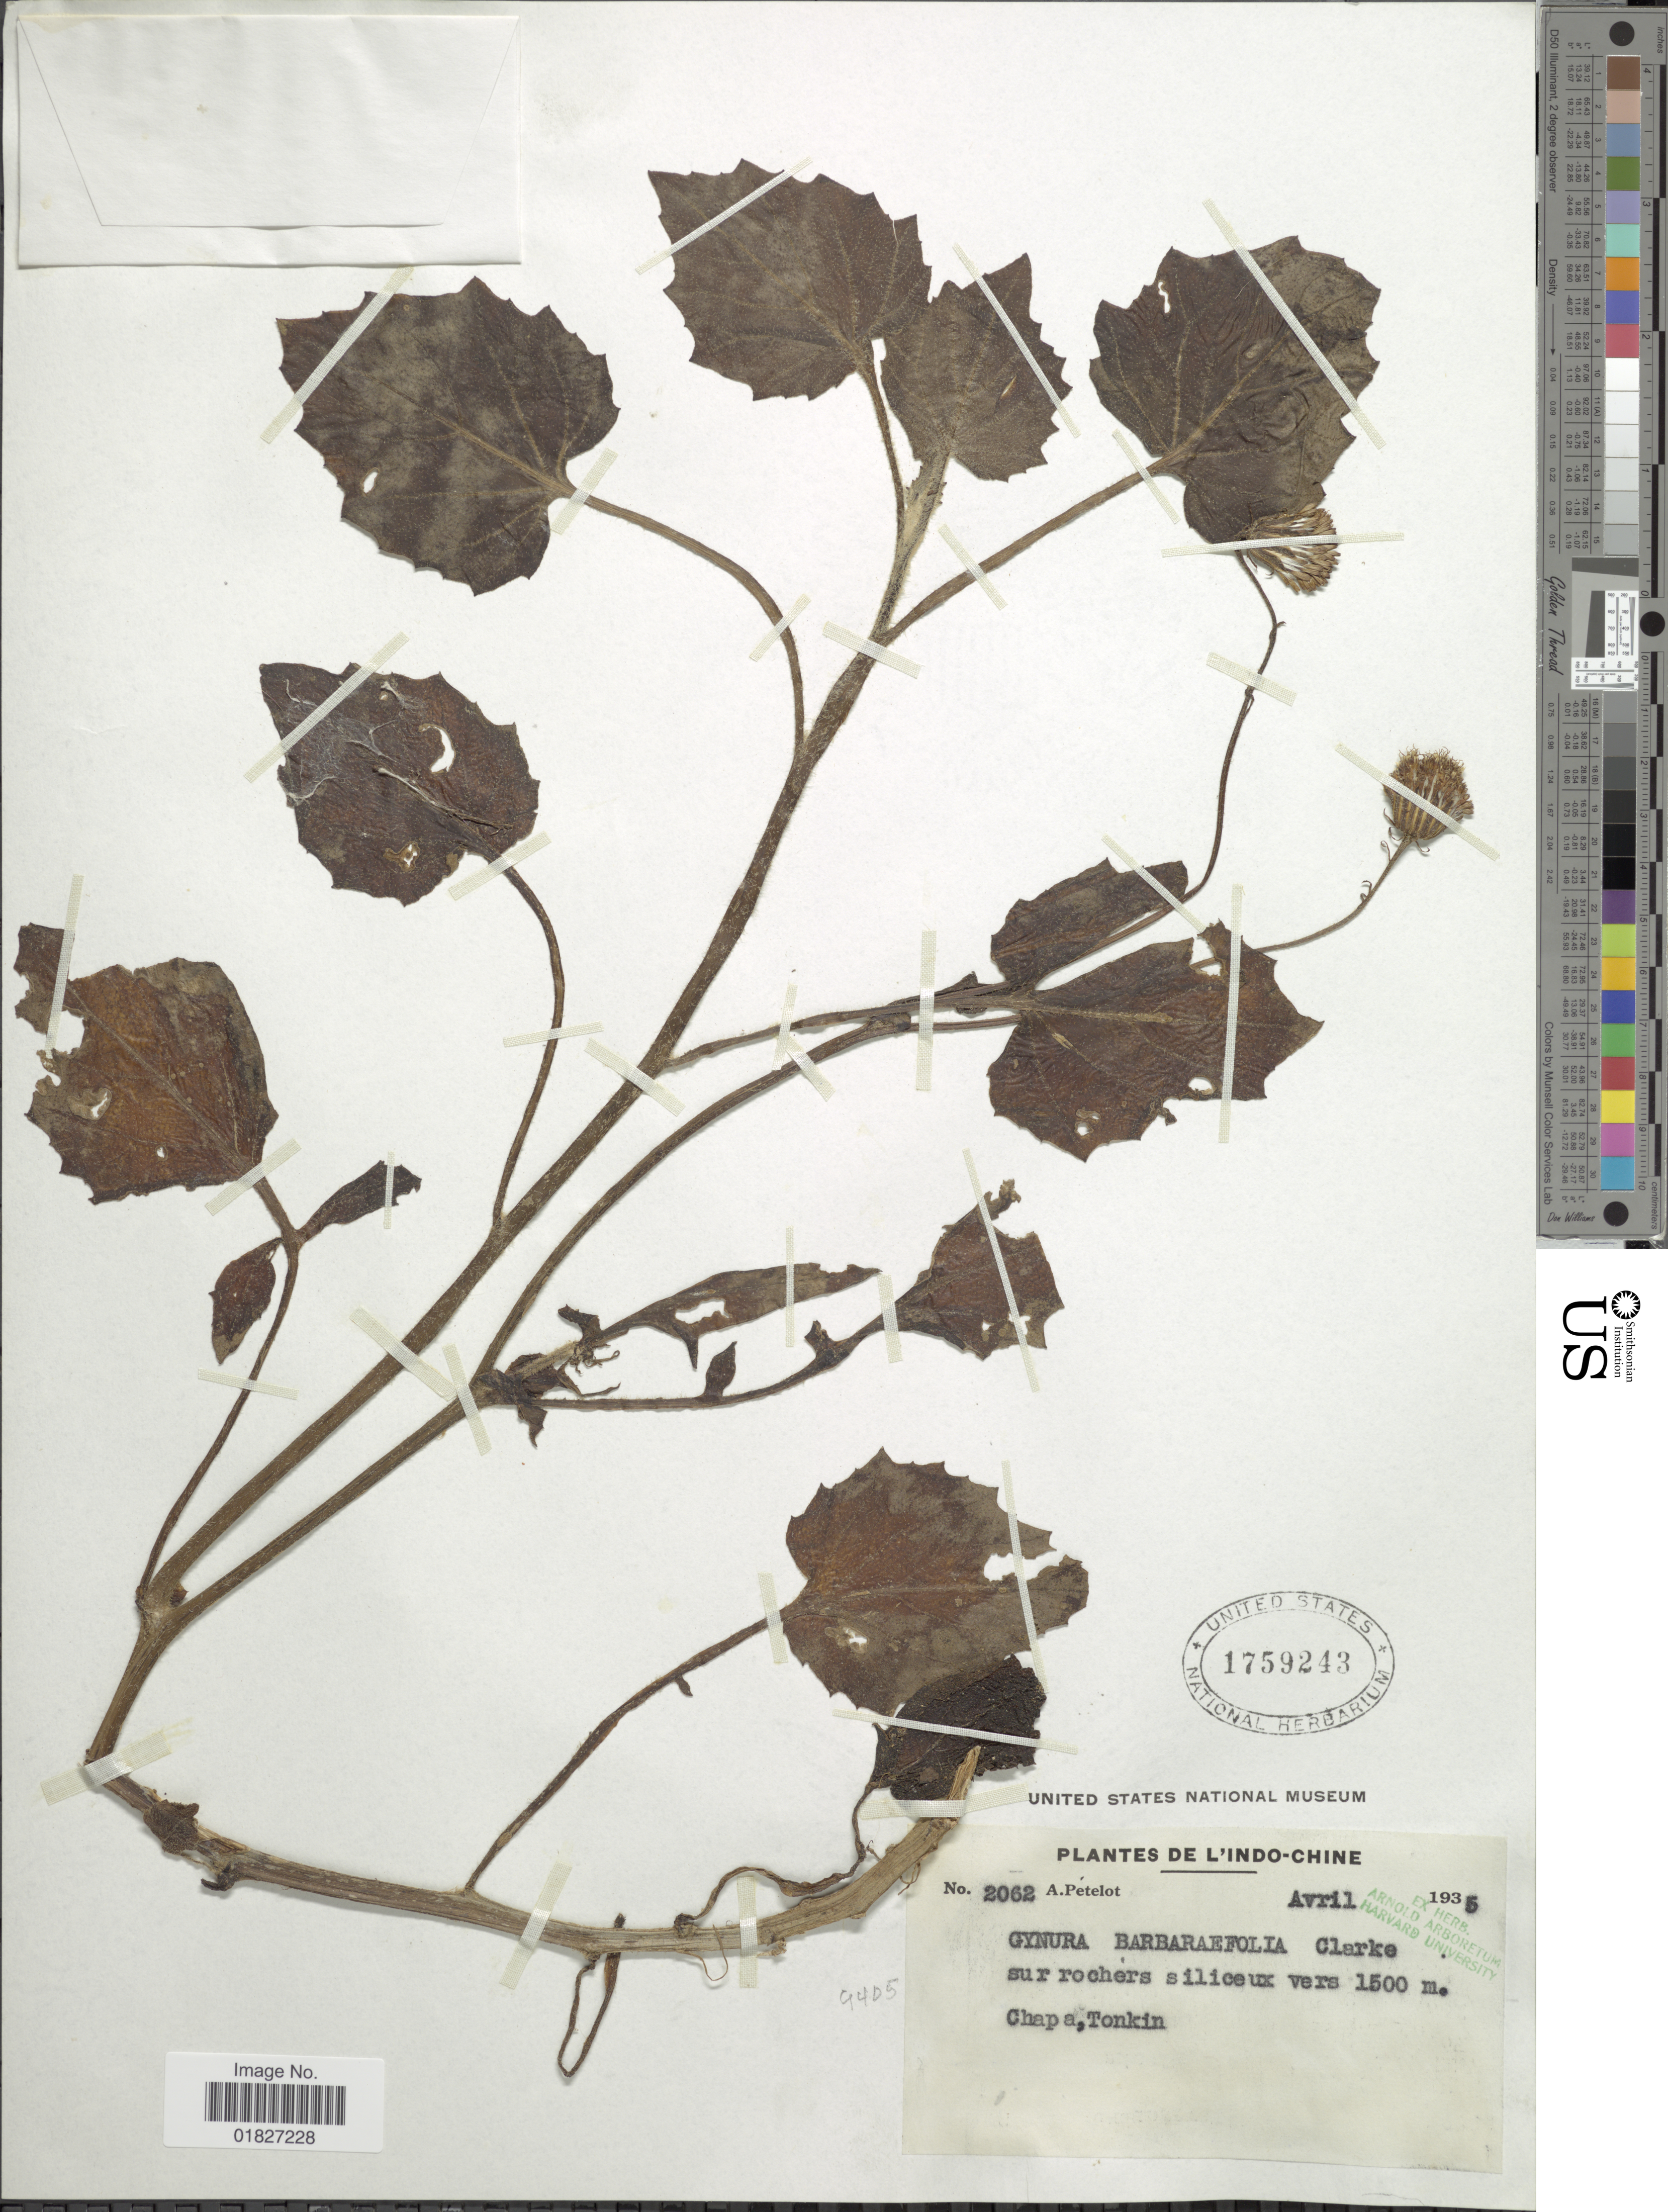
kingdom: Plantae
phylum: Tracheophyta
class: Magnoliopsida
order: Asterales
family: Asteraceae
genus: Gynura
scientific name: Gynura barbareifolia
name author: Gagnep.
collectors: A. Petelot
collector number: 2062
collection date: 1935-04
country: Vietnam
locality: Indo-Chine, Chapa, Tonkin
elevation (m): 1500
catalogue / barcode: US 1759243